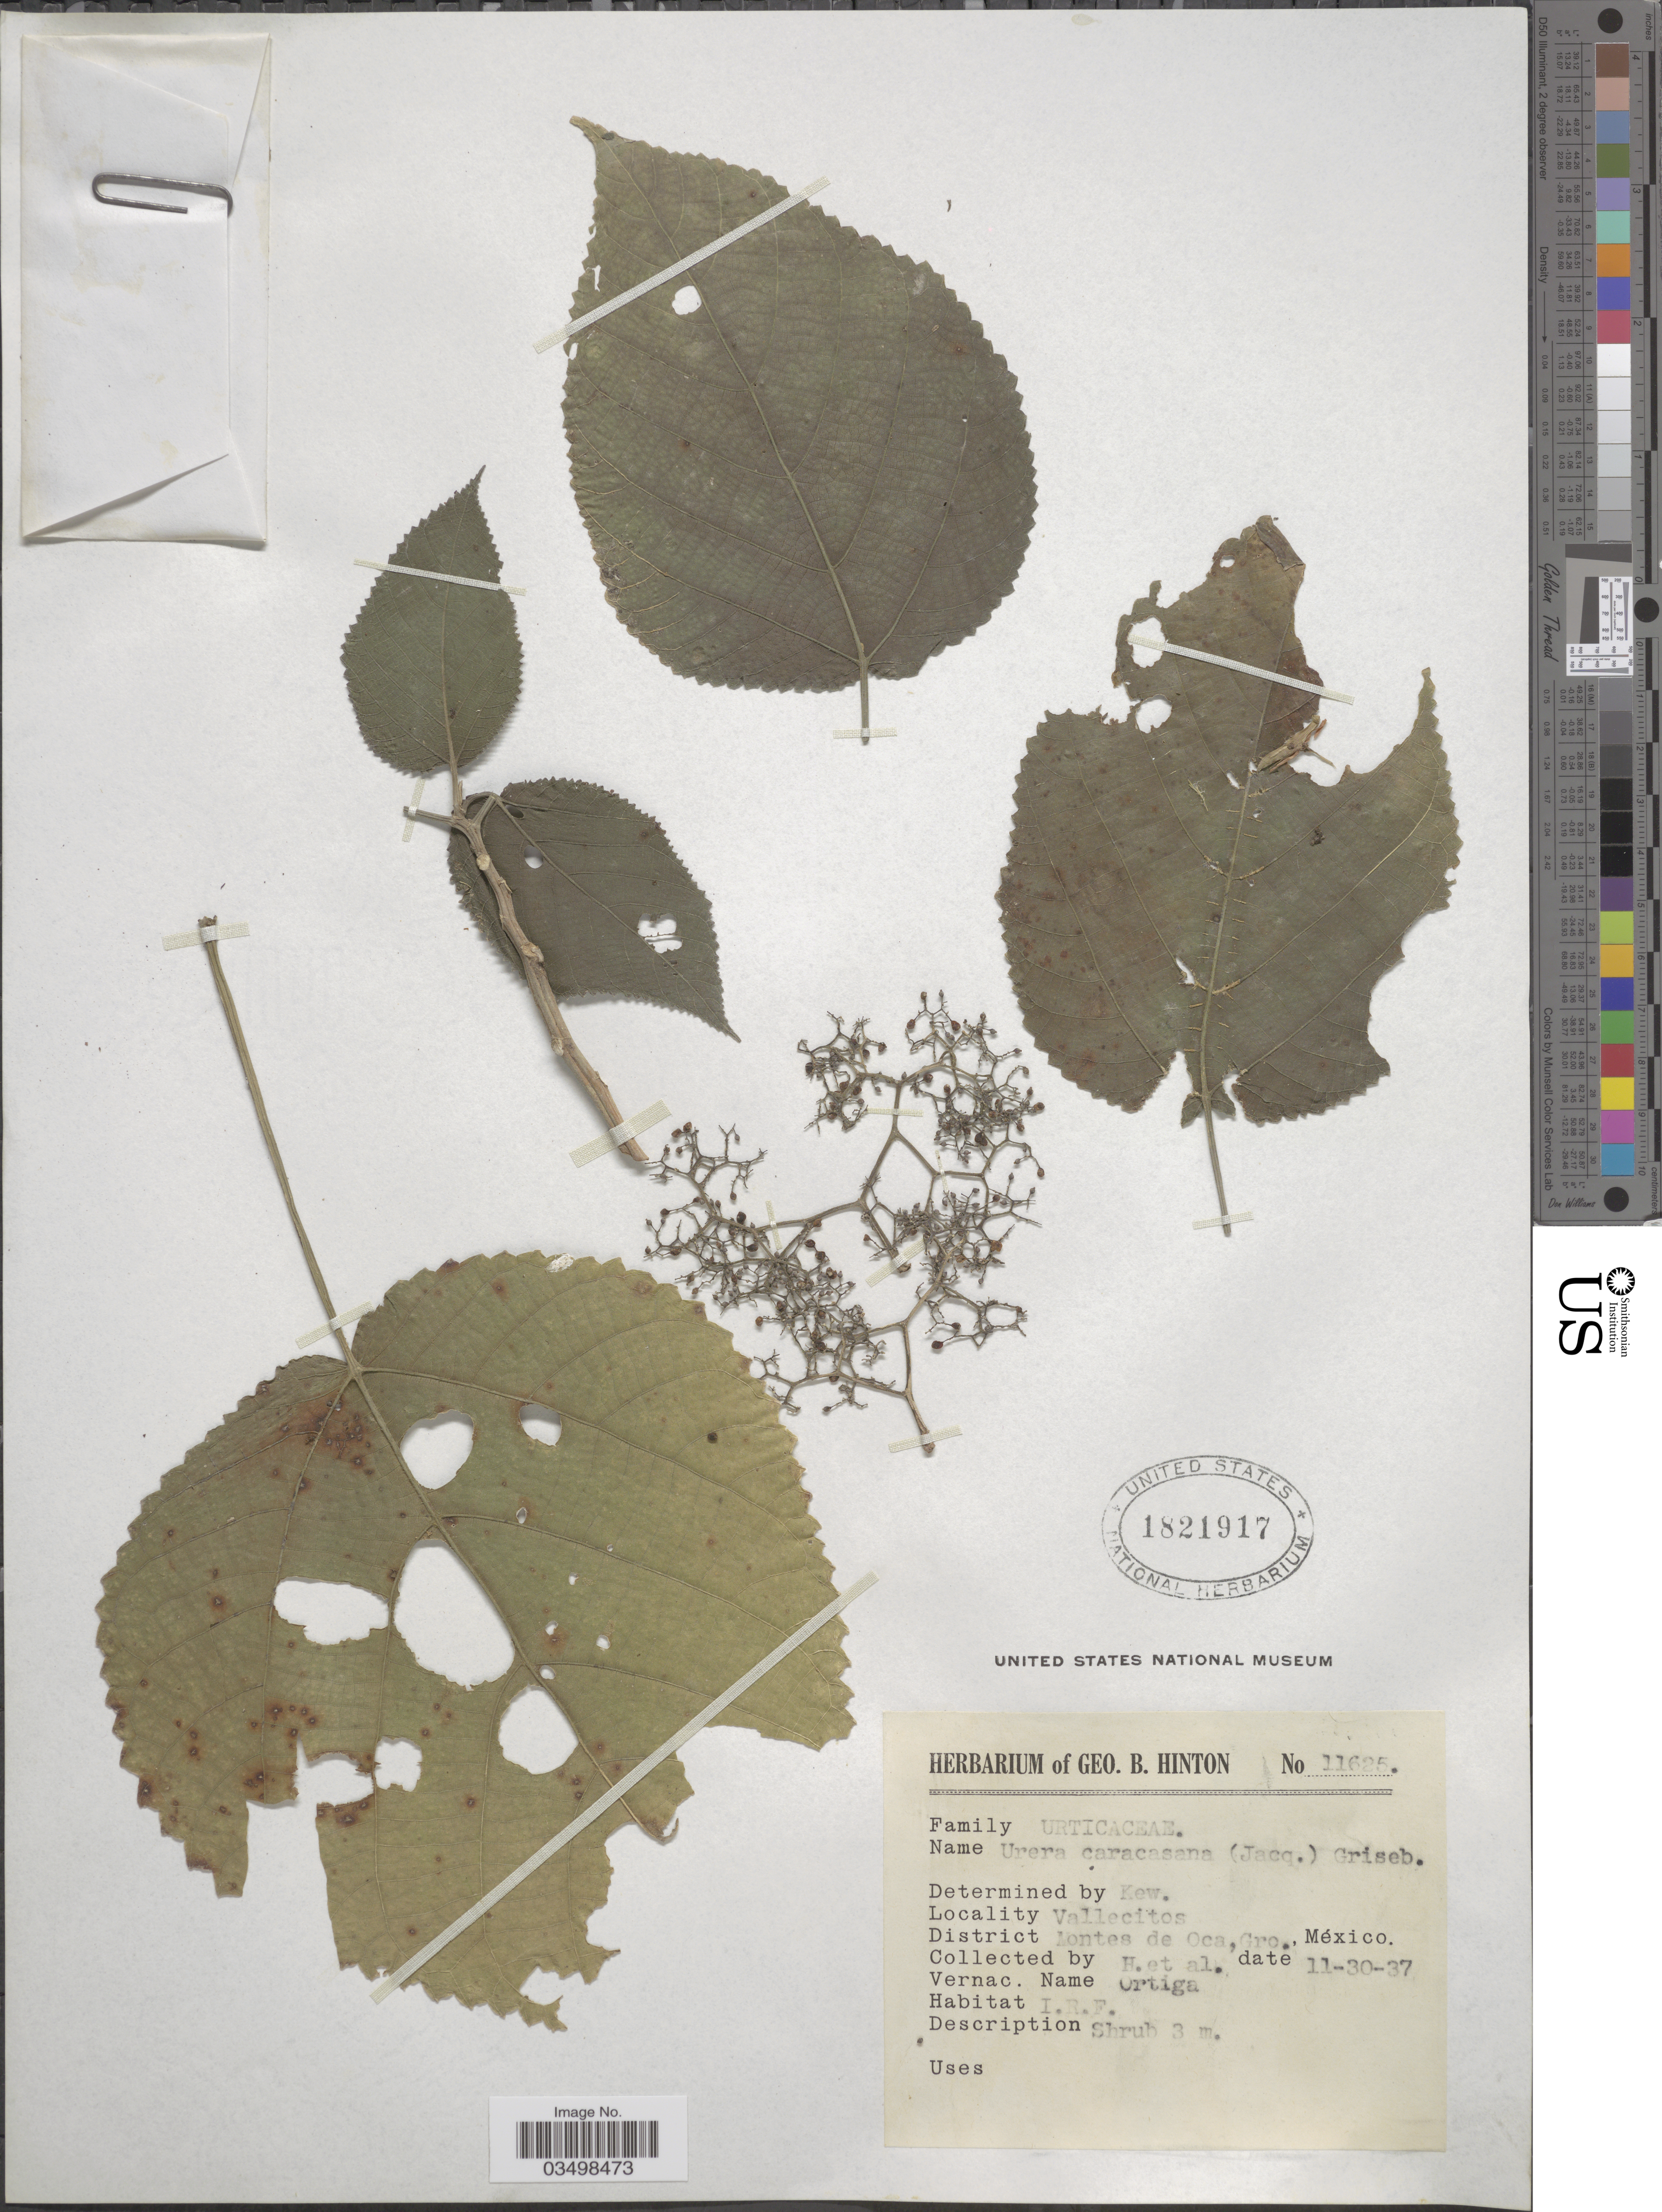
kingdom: Plantae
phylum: Tracheophyta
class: Magnoliopsida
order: Rosales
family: Urticaceae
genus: Urera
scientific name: Urera caracasana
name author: (Jacq.) Gaudich. ex Griseb.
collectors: G. B. Hinton & et al.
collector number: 11625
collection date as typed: Transcribed d/m/y: 30/11/37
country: Mexico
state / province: Guerrero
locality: Vallecitos. District Montes de Oca.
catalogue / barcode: US 1821917